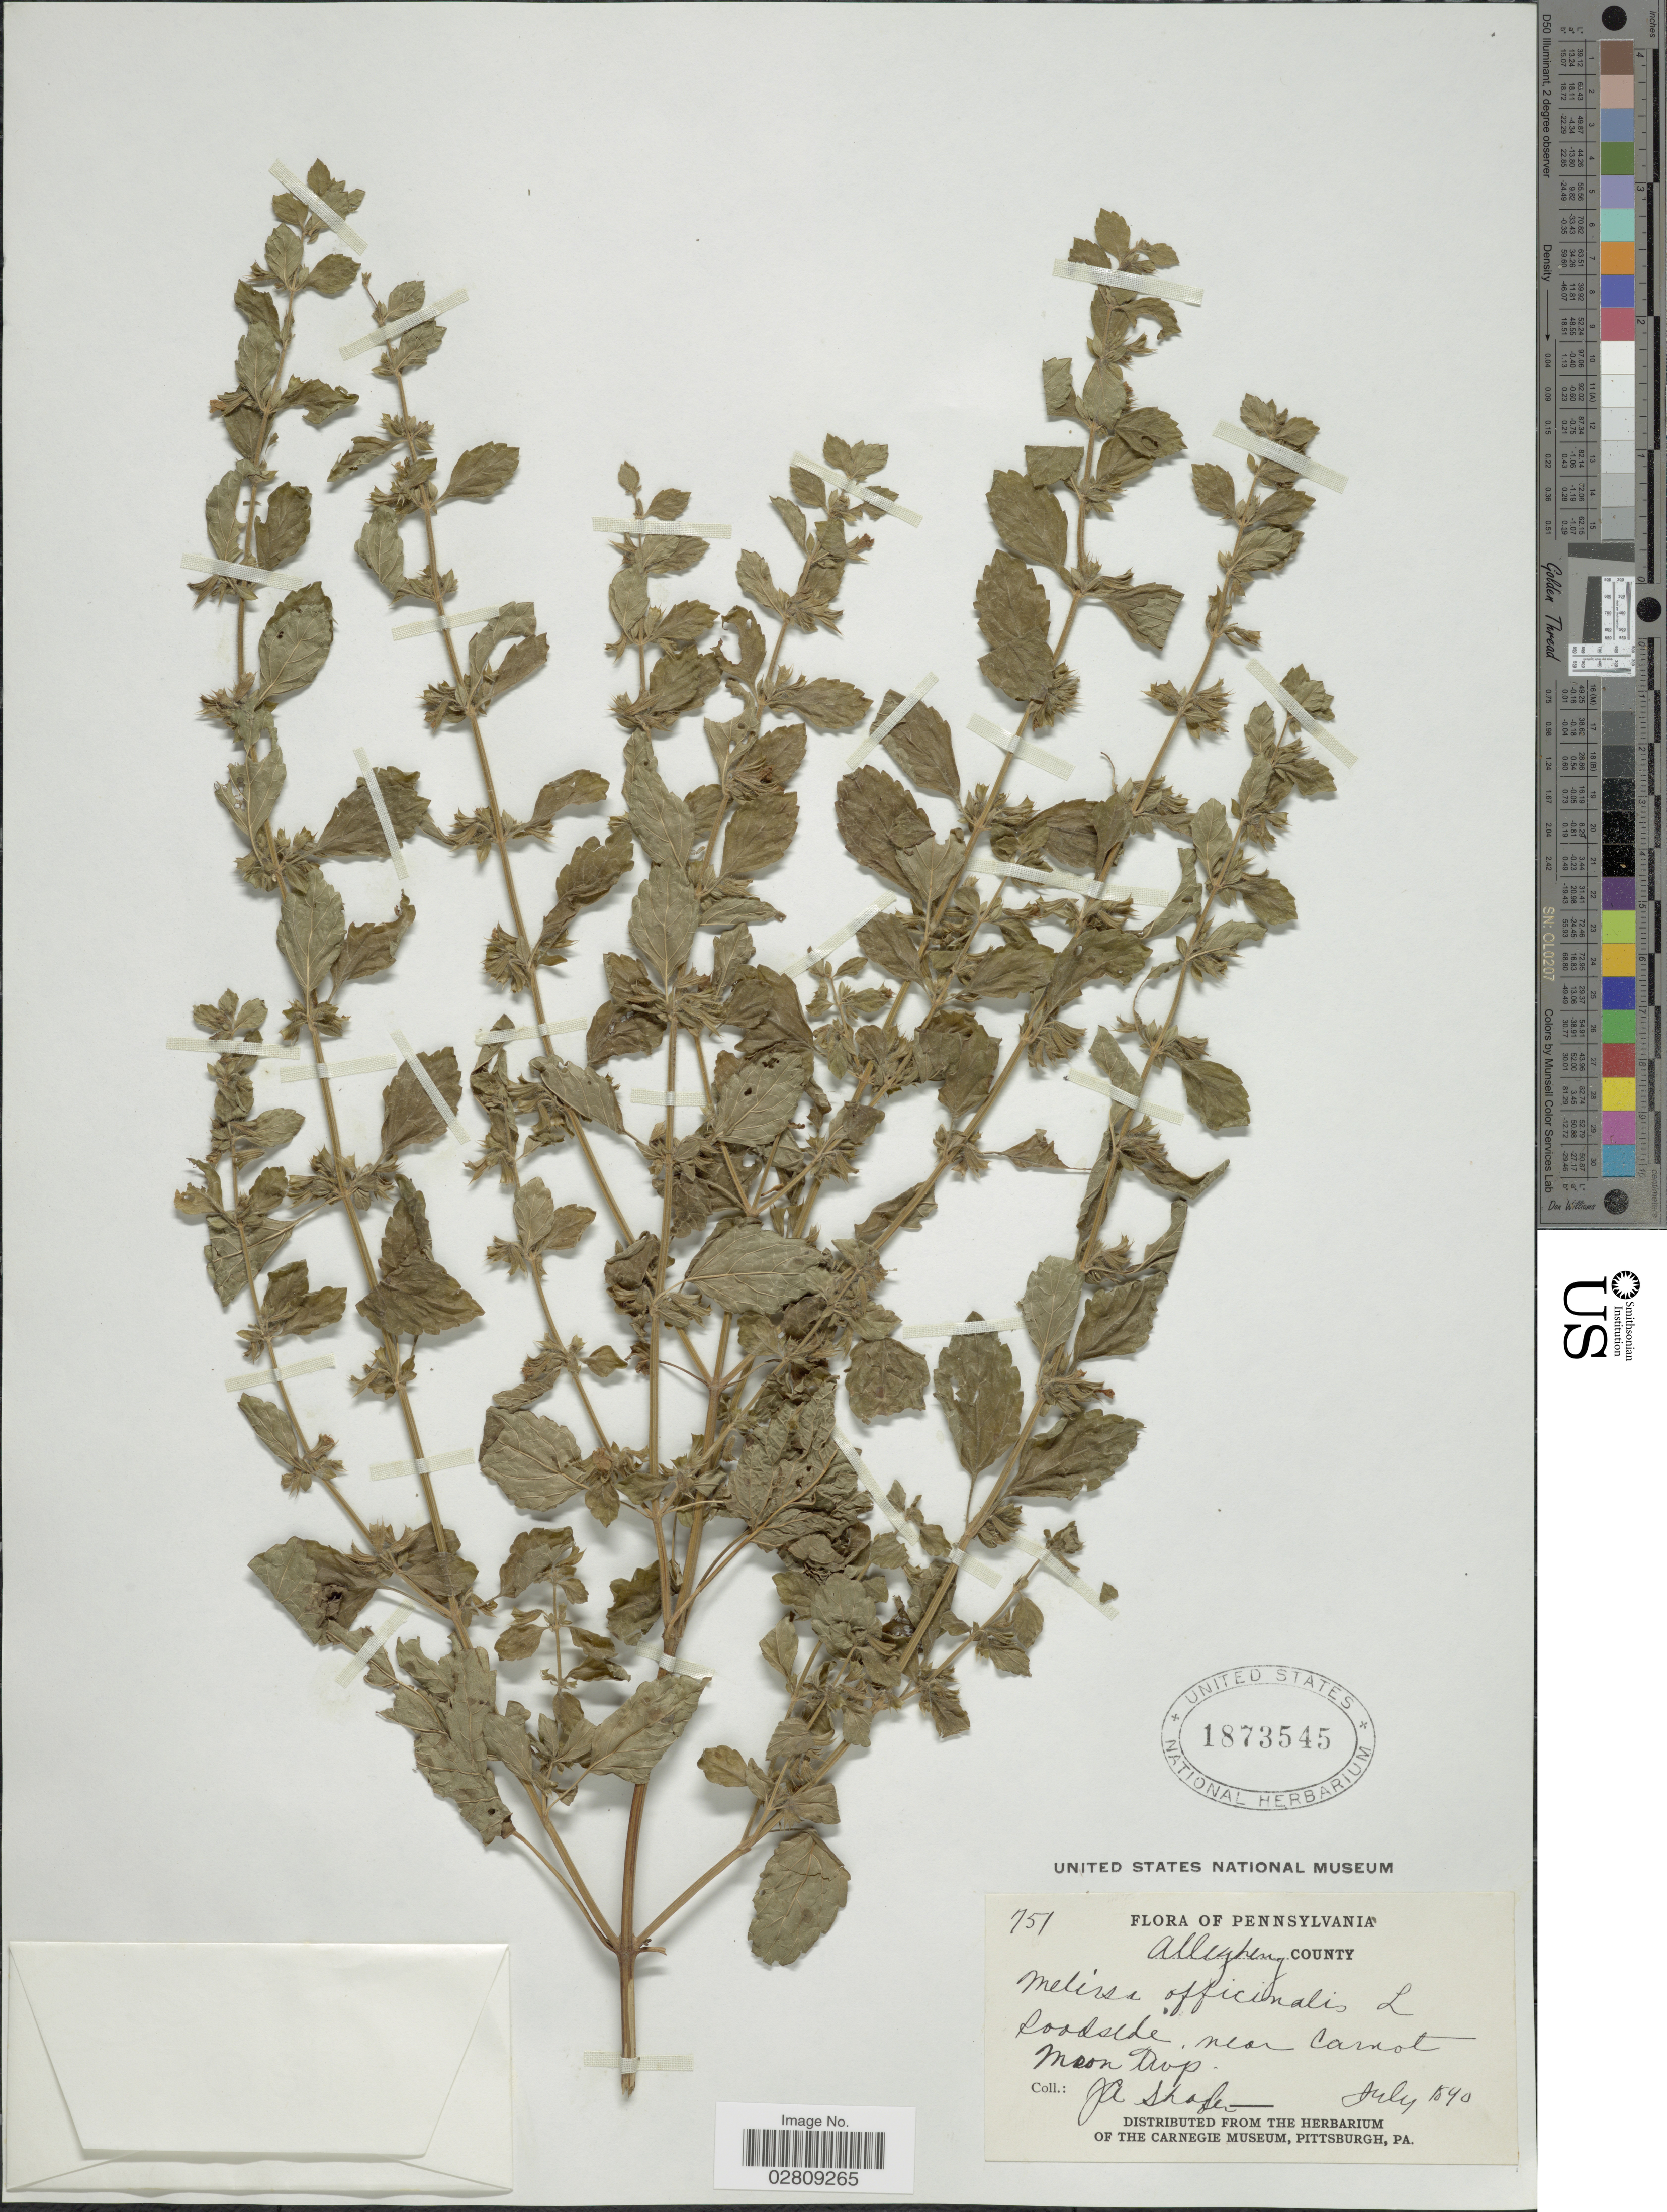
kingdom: Plantae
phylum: Tracheophyta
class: Magnoliopsida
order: Lamiales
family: Lamiaceae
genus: Melissa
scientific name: Melissa officinalis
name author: L.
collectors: J. A. Shafer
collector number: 751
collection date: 1890-07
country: United States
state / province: Pennsylvania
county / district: Allegheny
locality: Roadside near Carnot Moon Twp.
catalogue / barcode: US 1873545